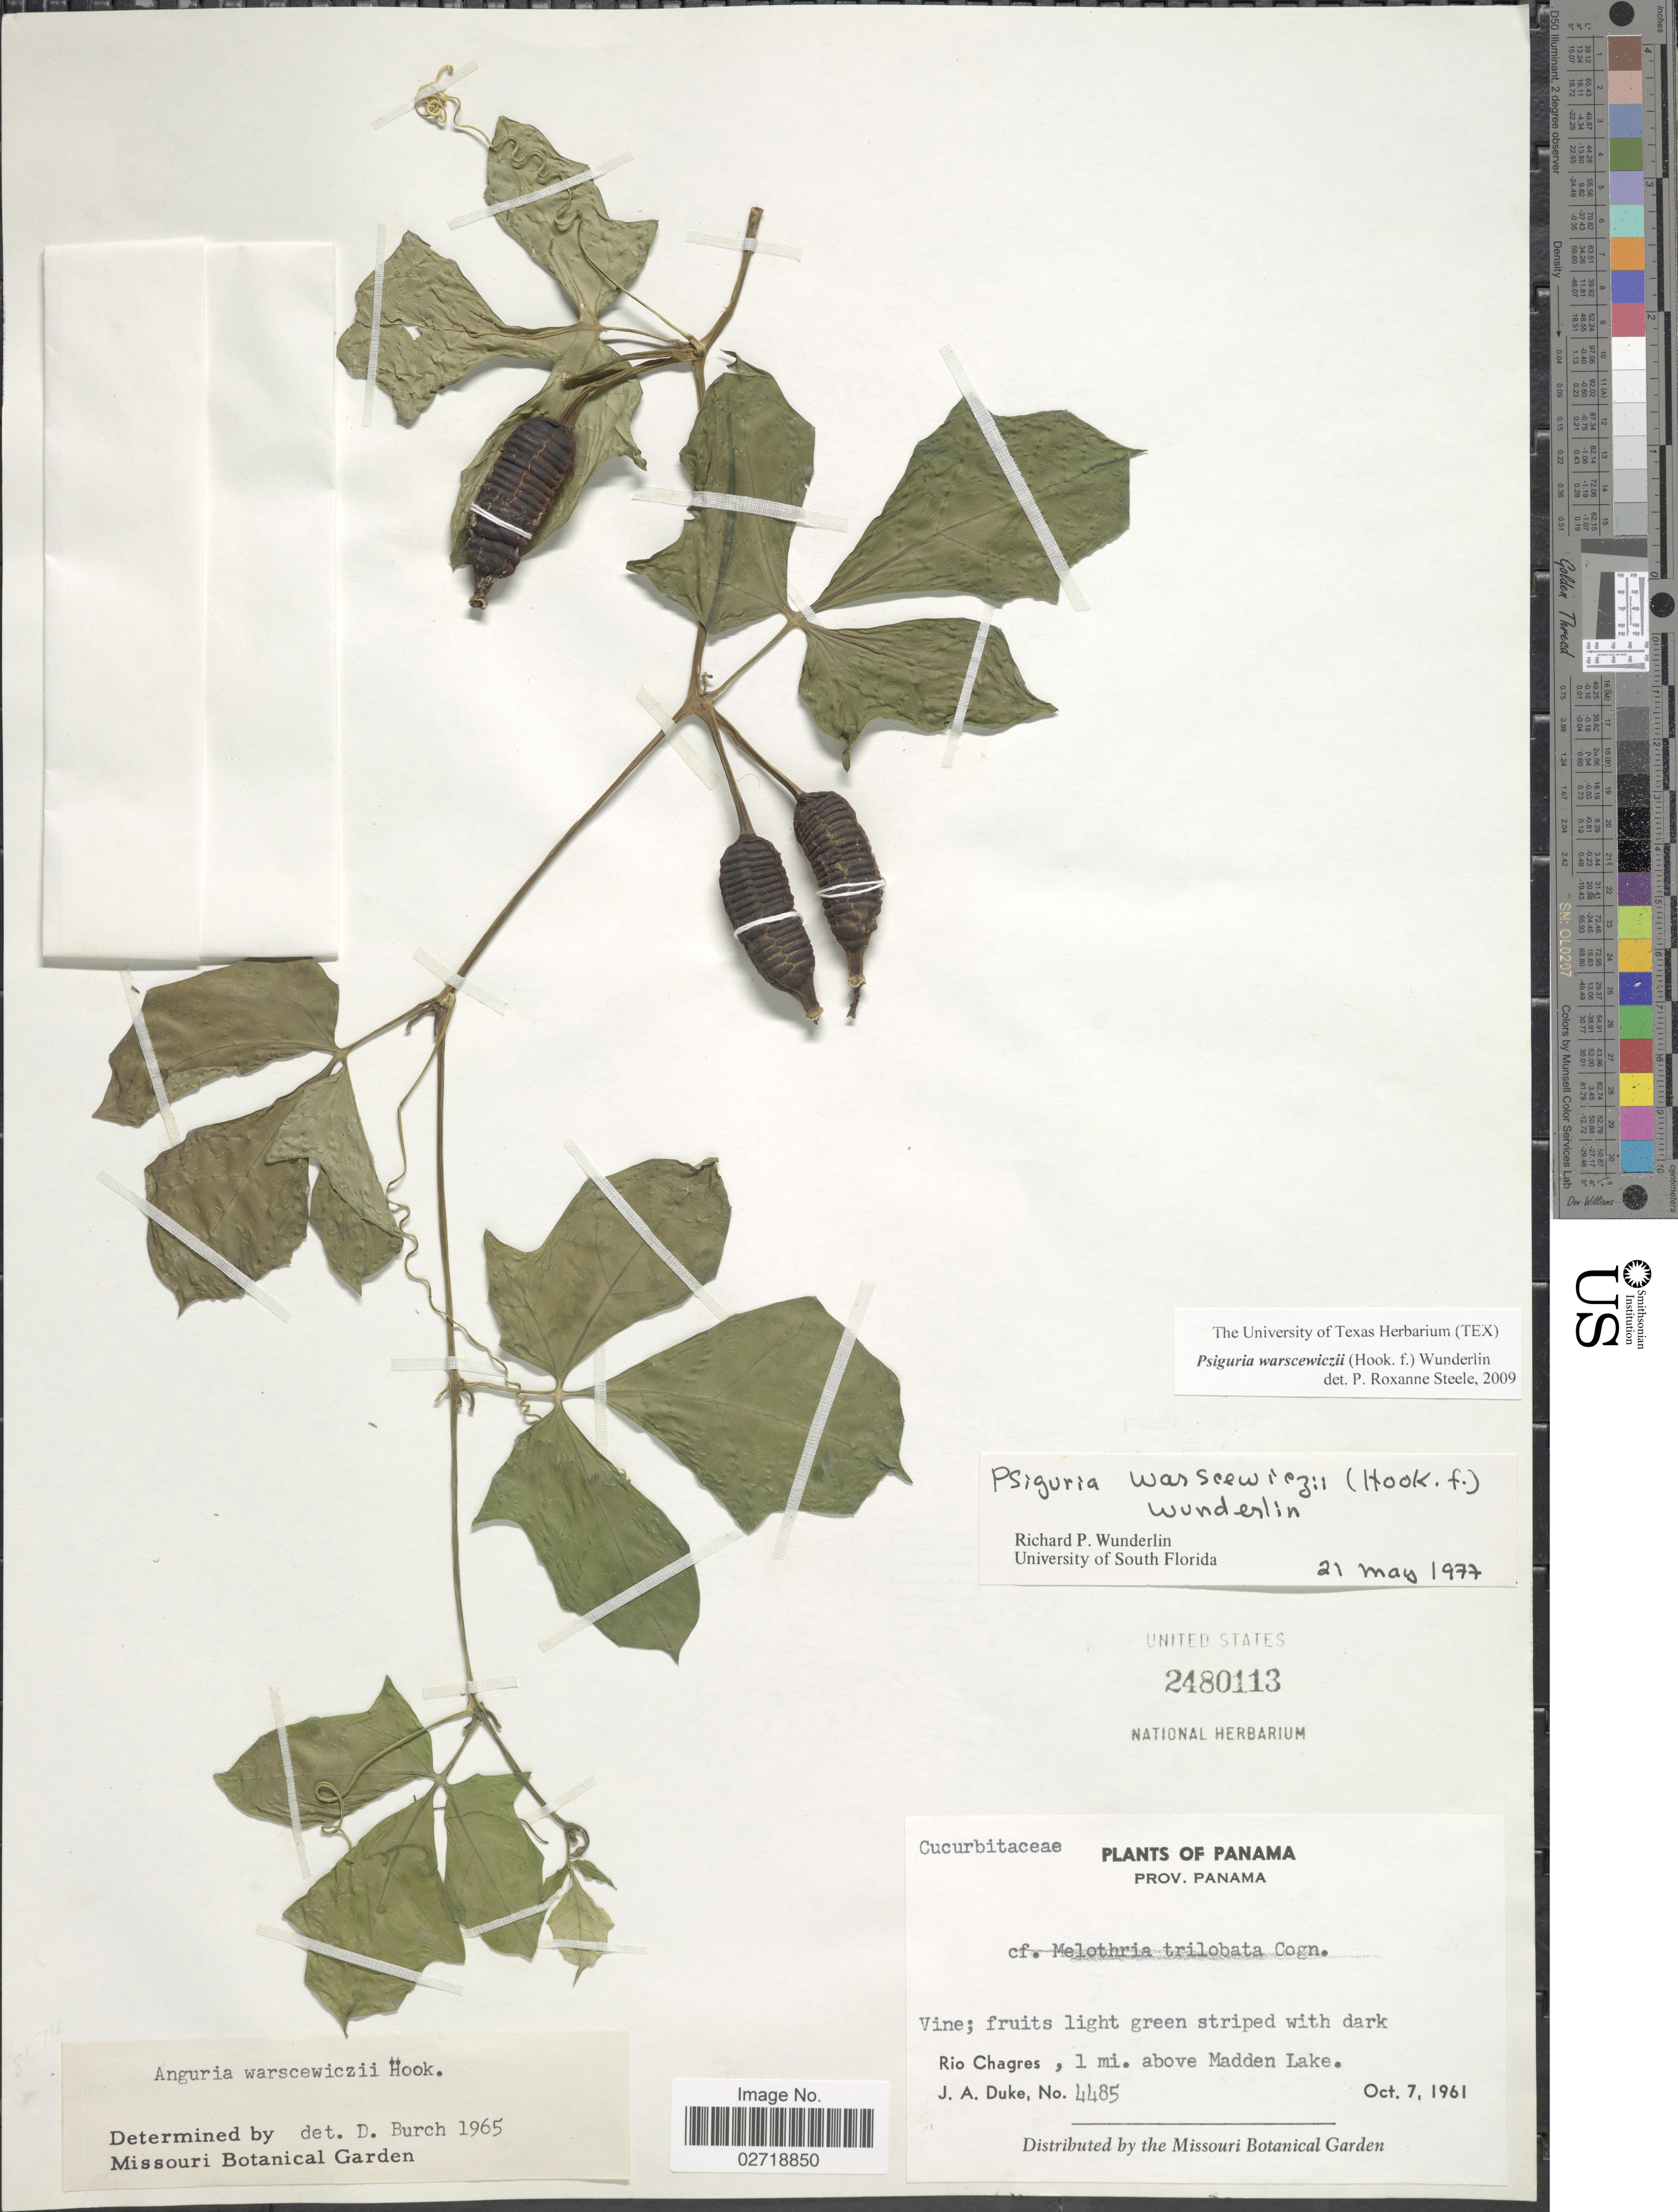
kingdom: Plantae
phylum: Tracheophyta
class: Magnoliopsida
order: Cucurbitales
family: Cucurbitaceae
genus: Psiguria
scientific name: Psiguria warscewiczii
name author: (Hook. f.) Wunderlin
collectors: J. A. Duke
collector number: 4485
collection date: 1961-10-07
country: Panama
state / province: Panamá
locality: Rio Chagres, 1 mi. above Madden Lake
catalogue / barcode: US 2480113